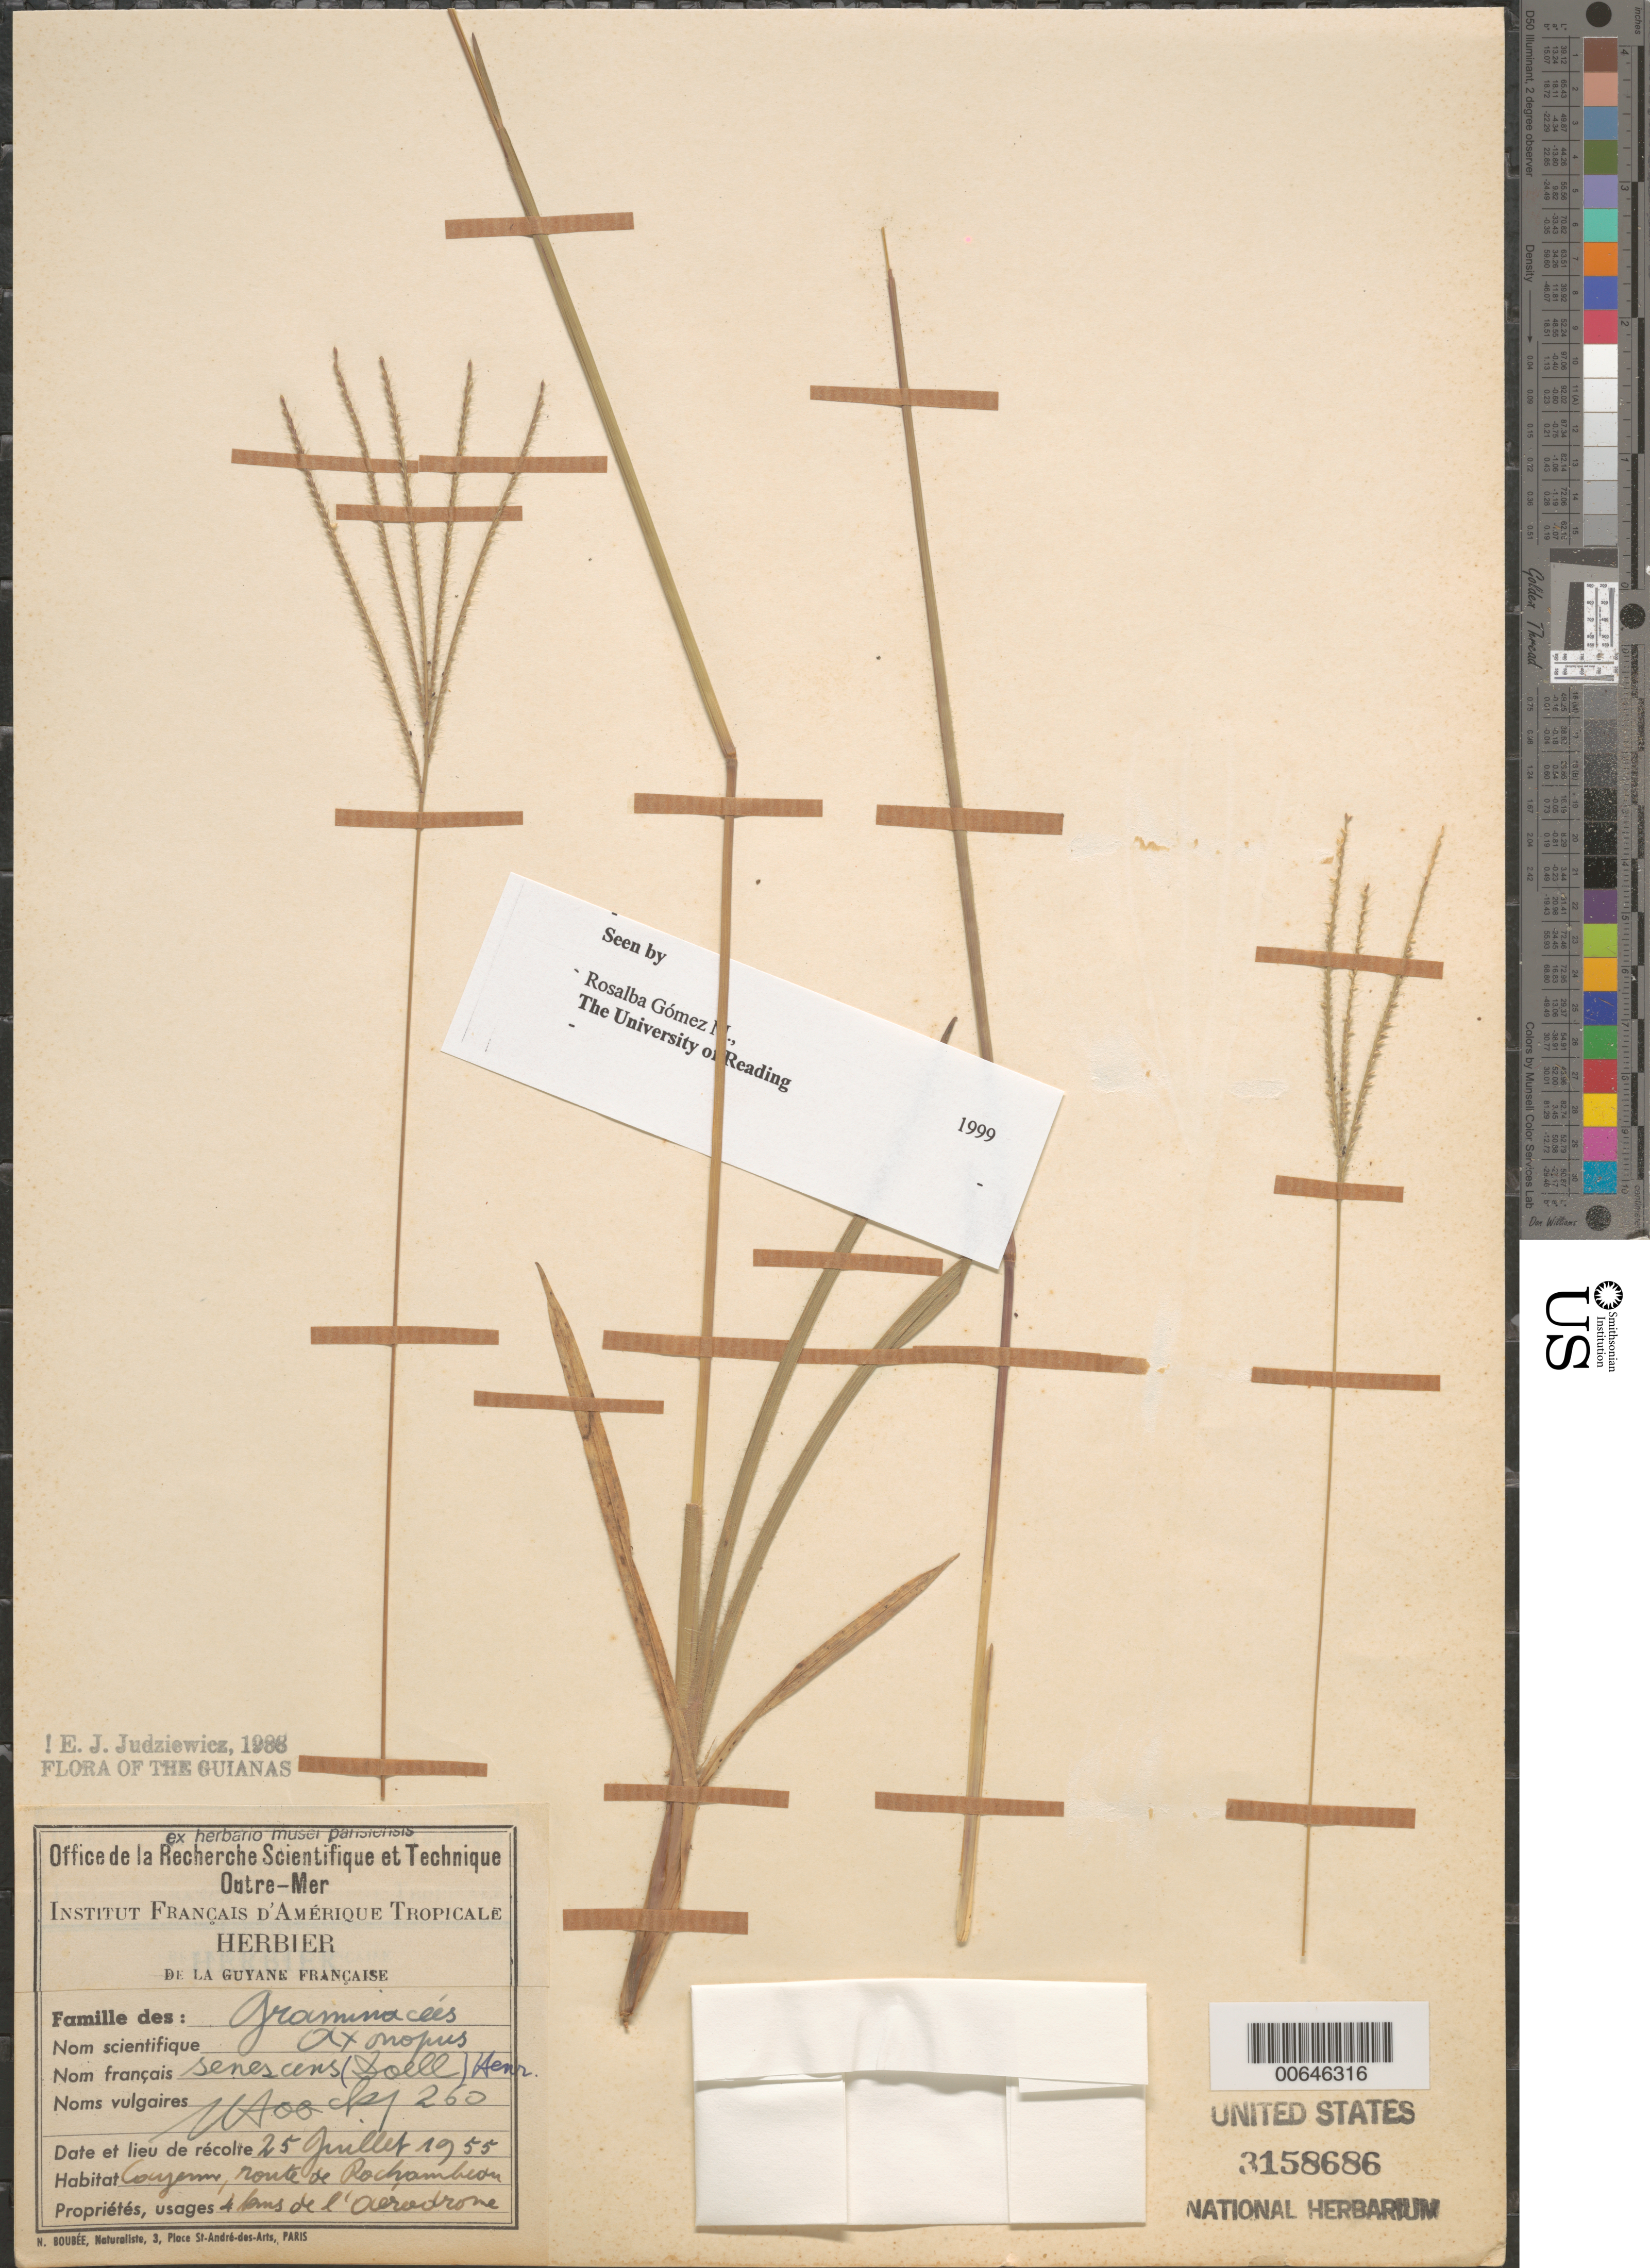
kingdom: Plantae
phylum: Tracheophyta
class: Liliopsida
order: Poales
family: Poaceae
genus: Axonopus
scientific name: Axonopus senescens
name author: (Döll) Henr.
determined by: Rosalba Gomez, M.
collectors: J. Hoock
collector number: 260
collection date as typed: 25-Jul-55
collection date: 1955-07-25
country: French Guiana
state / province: Cayenne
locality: Cayenne, Route de Rochambeau, 4 km avant aérodrome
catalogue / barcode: US 3158686